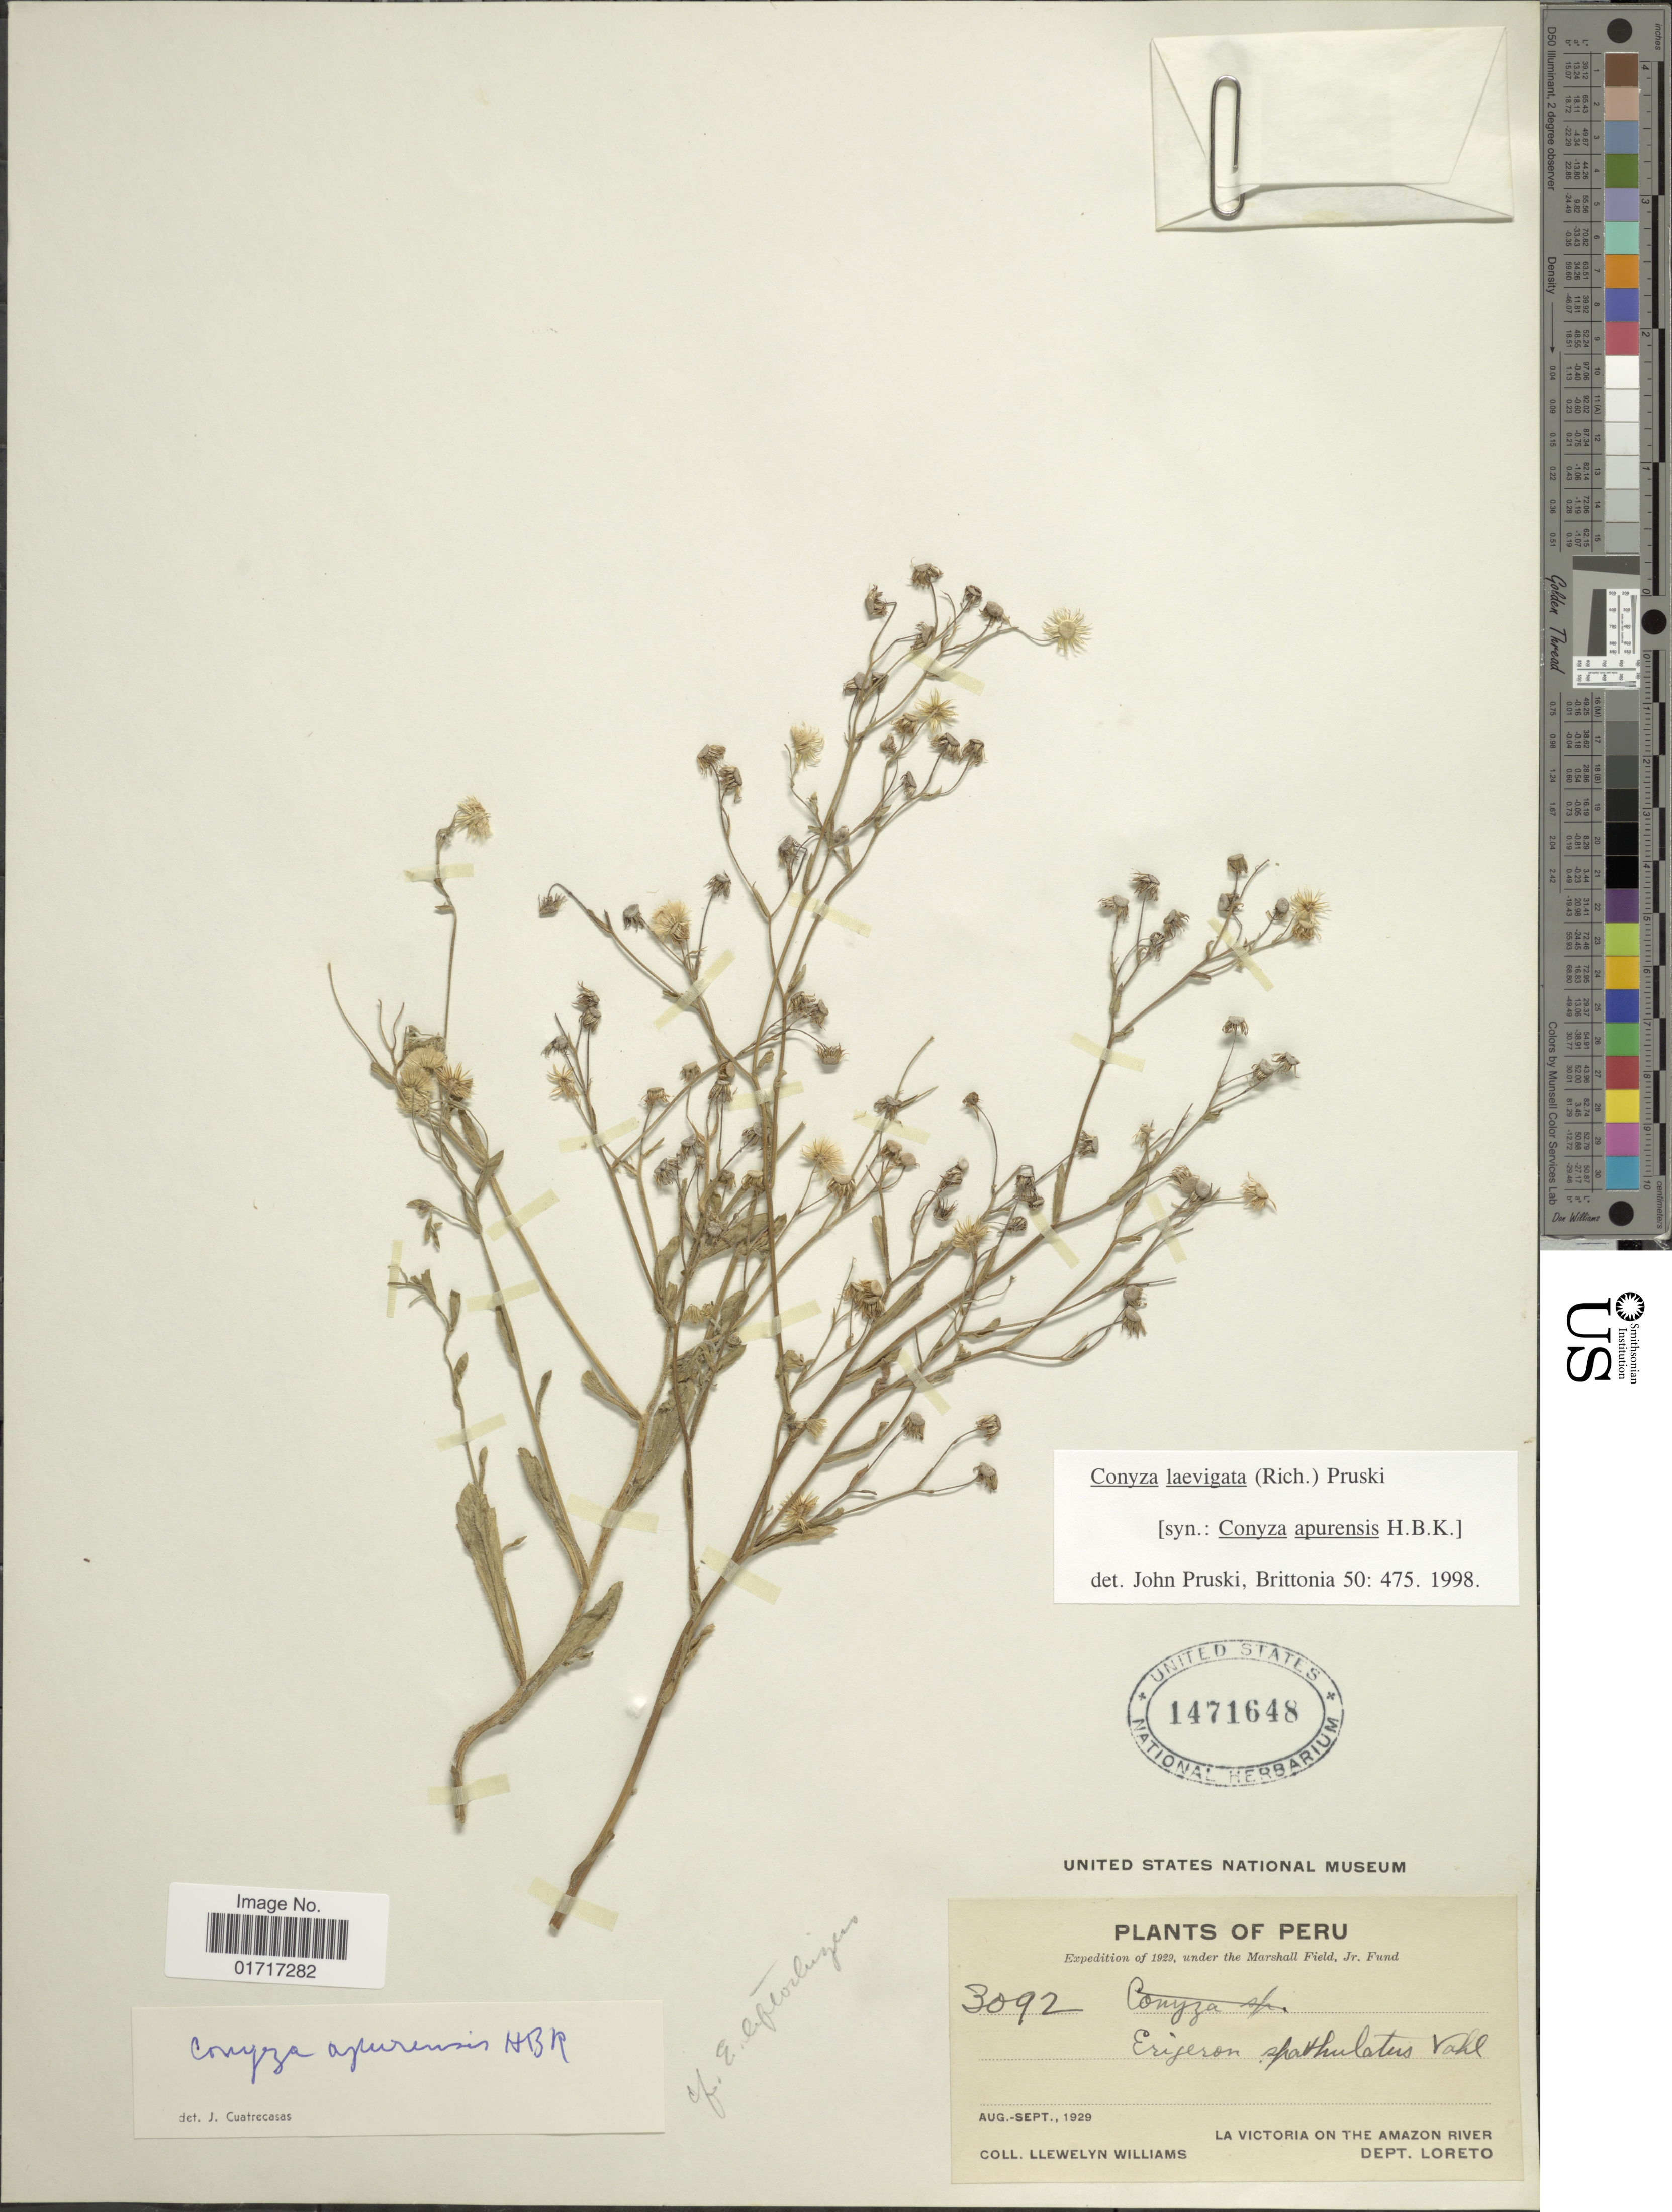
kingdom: Plantae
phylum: Tracheophyta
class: Magnoliopsida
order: Asterales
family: Asteraceae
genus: Conyza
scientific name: Conyza laevigata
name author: (Rich.) Pruski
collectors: Ll. Williams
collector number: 3092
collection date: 1929-08/1929-09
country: Peru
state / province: Loreto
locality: La Victoria on the Amazon River, Dept. Loreto.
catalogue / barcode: US 1471648